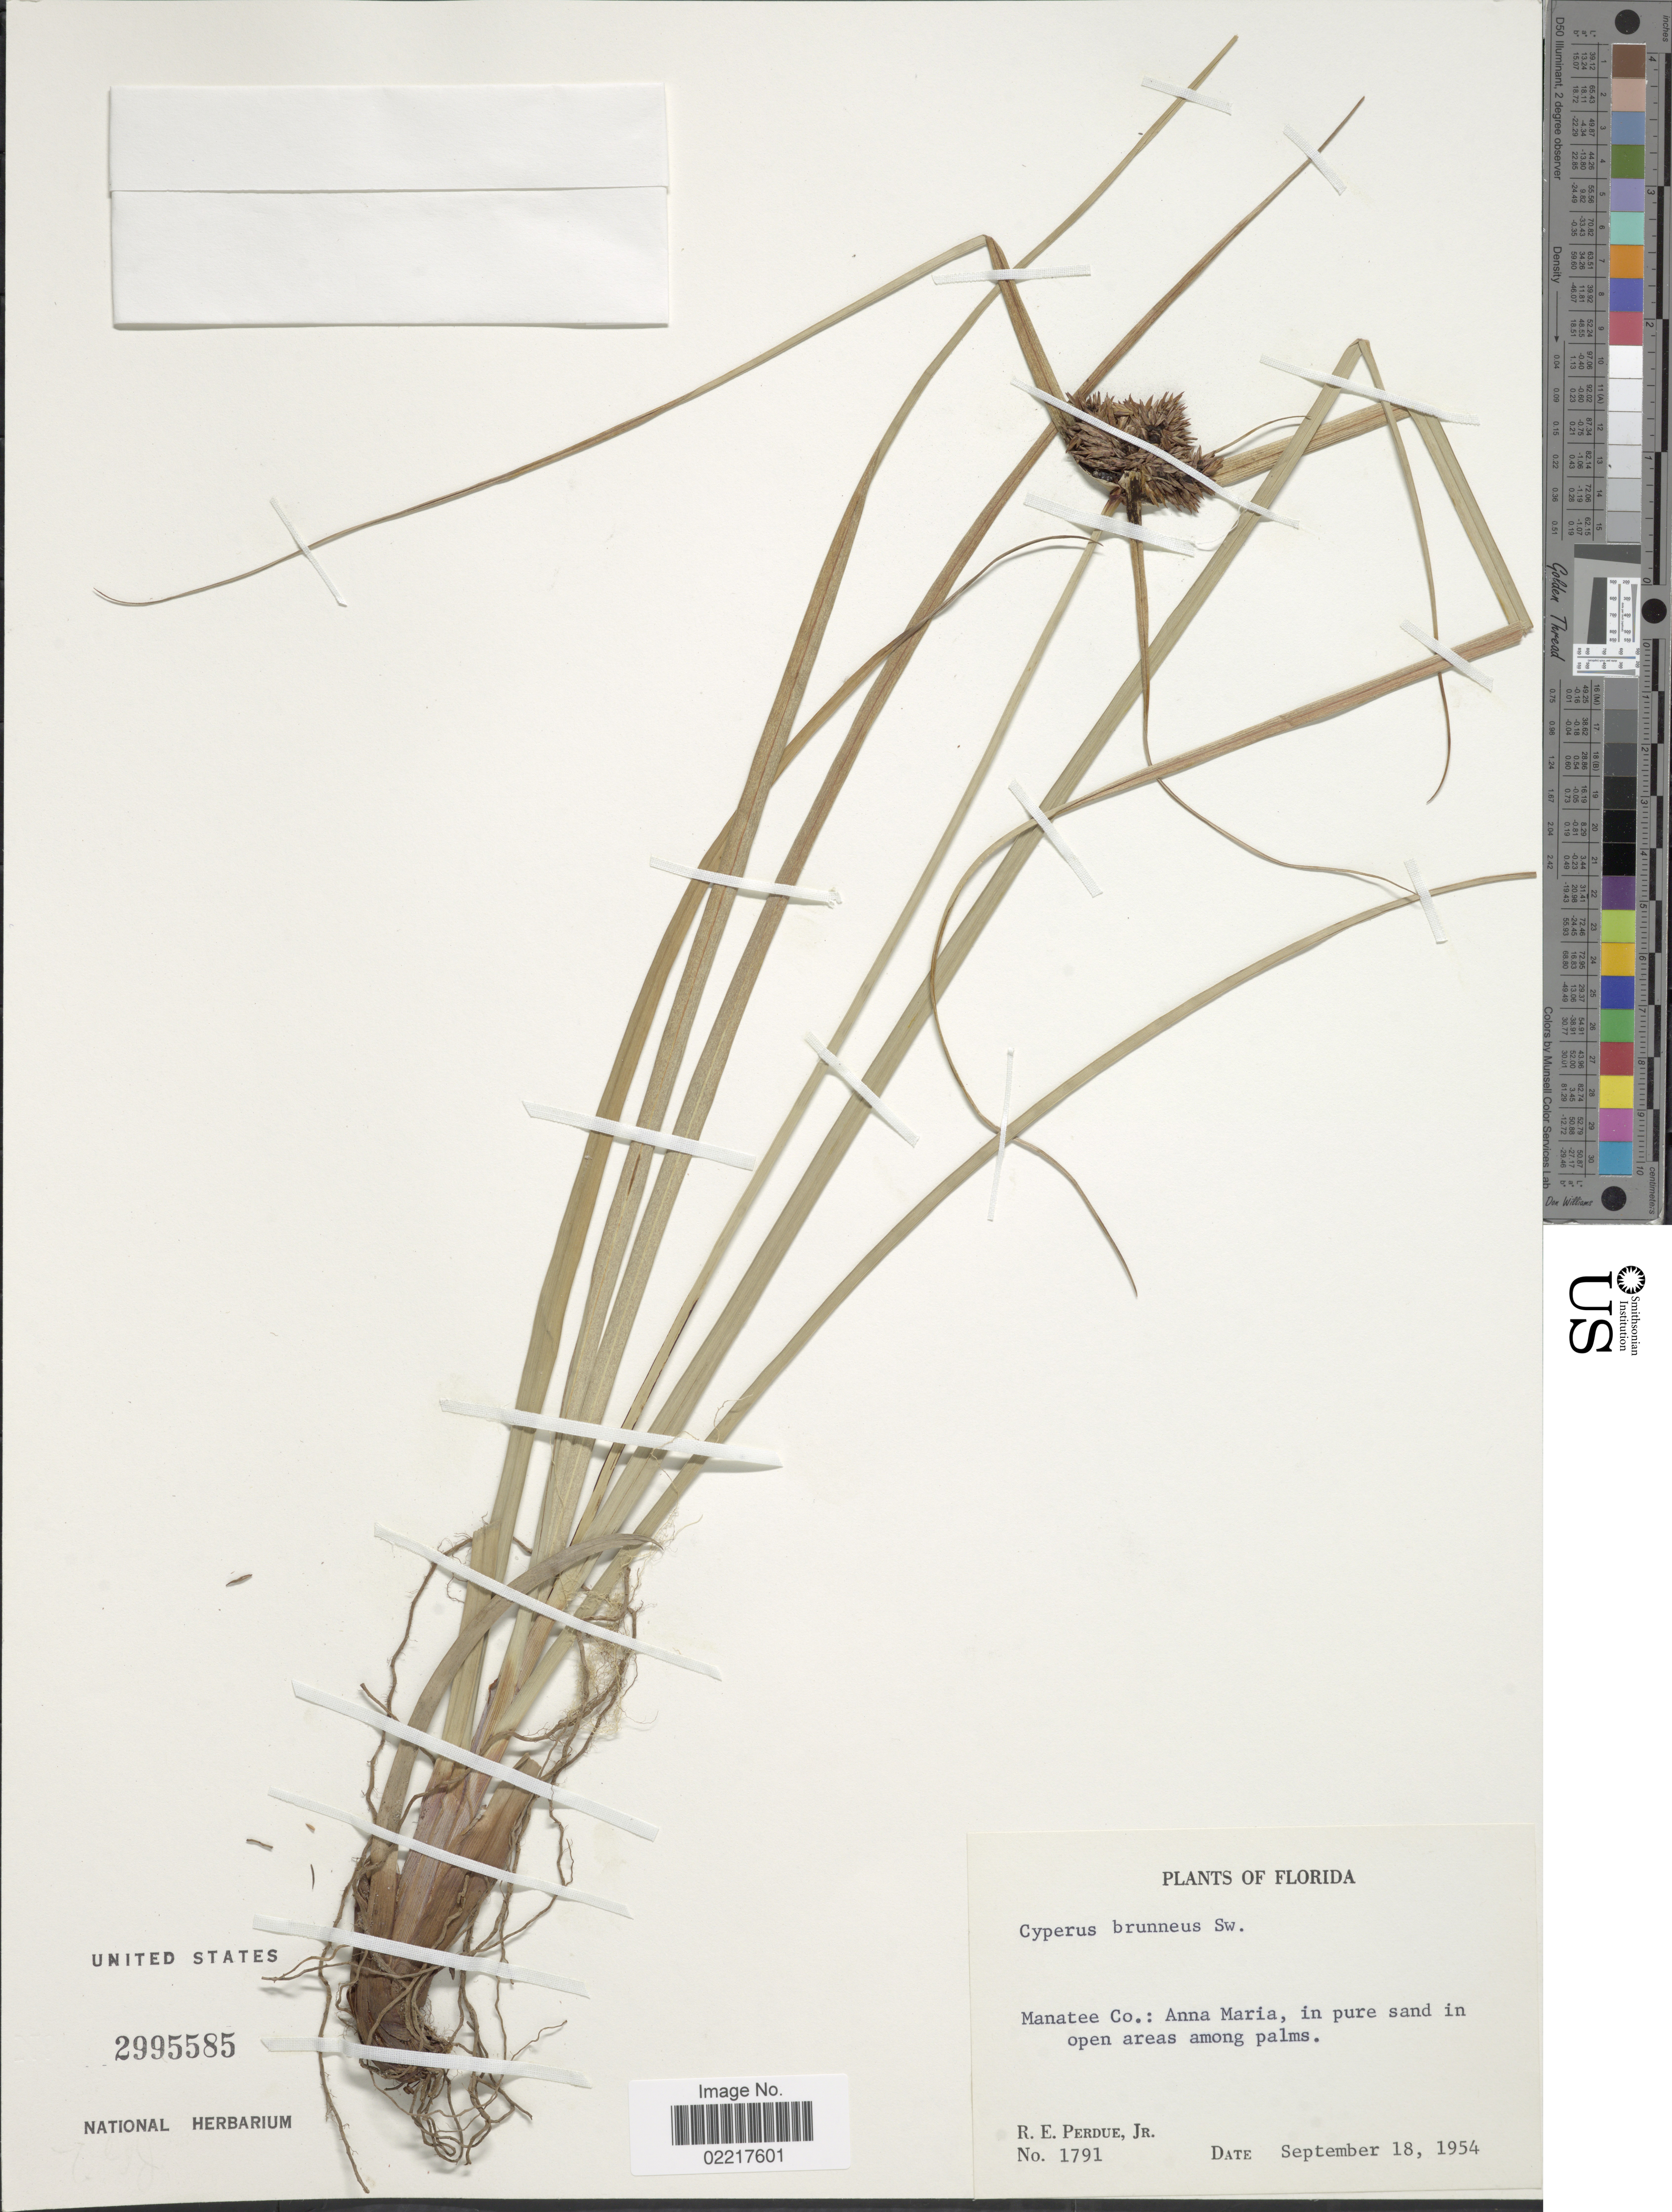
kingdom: Plantae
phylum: Tracheophyta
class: Liliopsida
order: Poales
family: Cyperaceae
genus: Cyperus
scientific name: Cyperus planifolius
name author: Rich.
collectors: R. E. Perdue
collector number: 1791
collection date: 1954-09-18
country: United States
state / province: Florida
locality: Manatee Co: Anna Maria, in pure sand in open areas among palms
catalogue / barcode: US 2995585